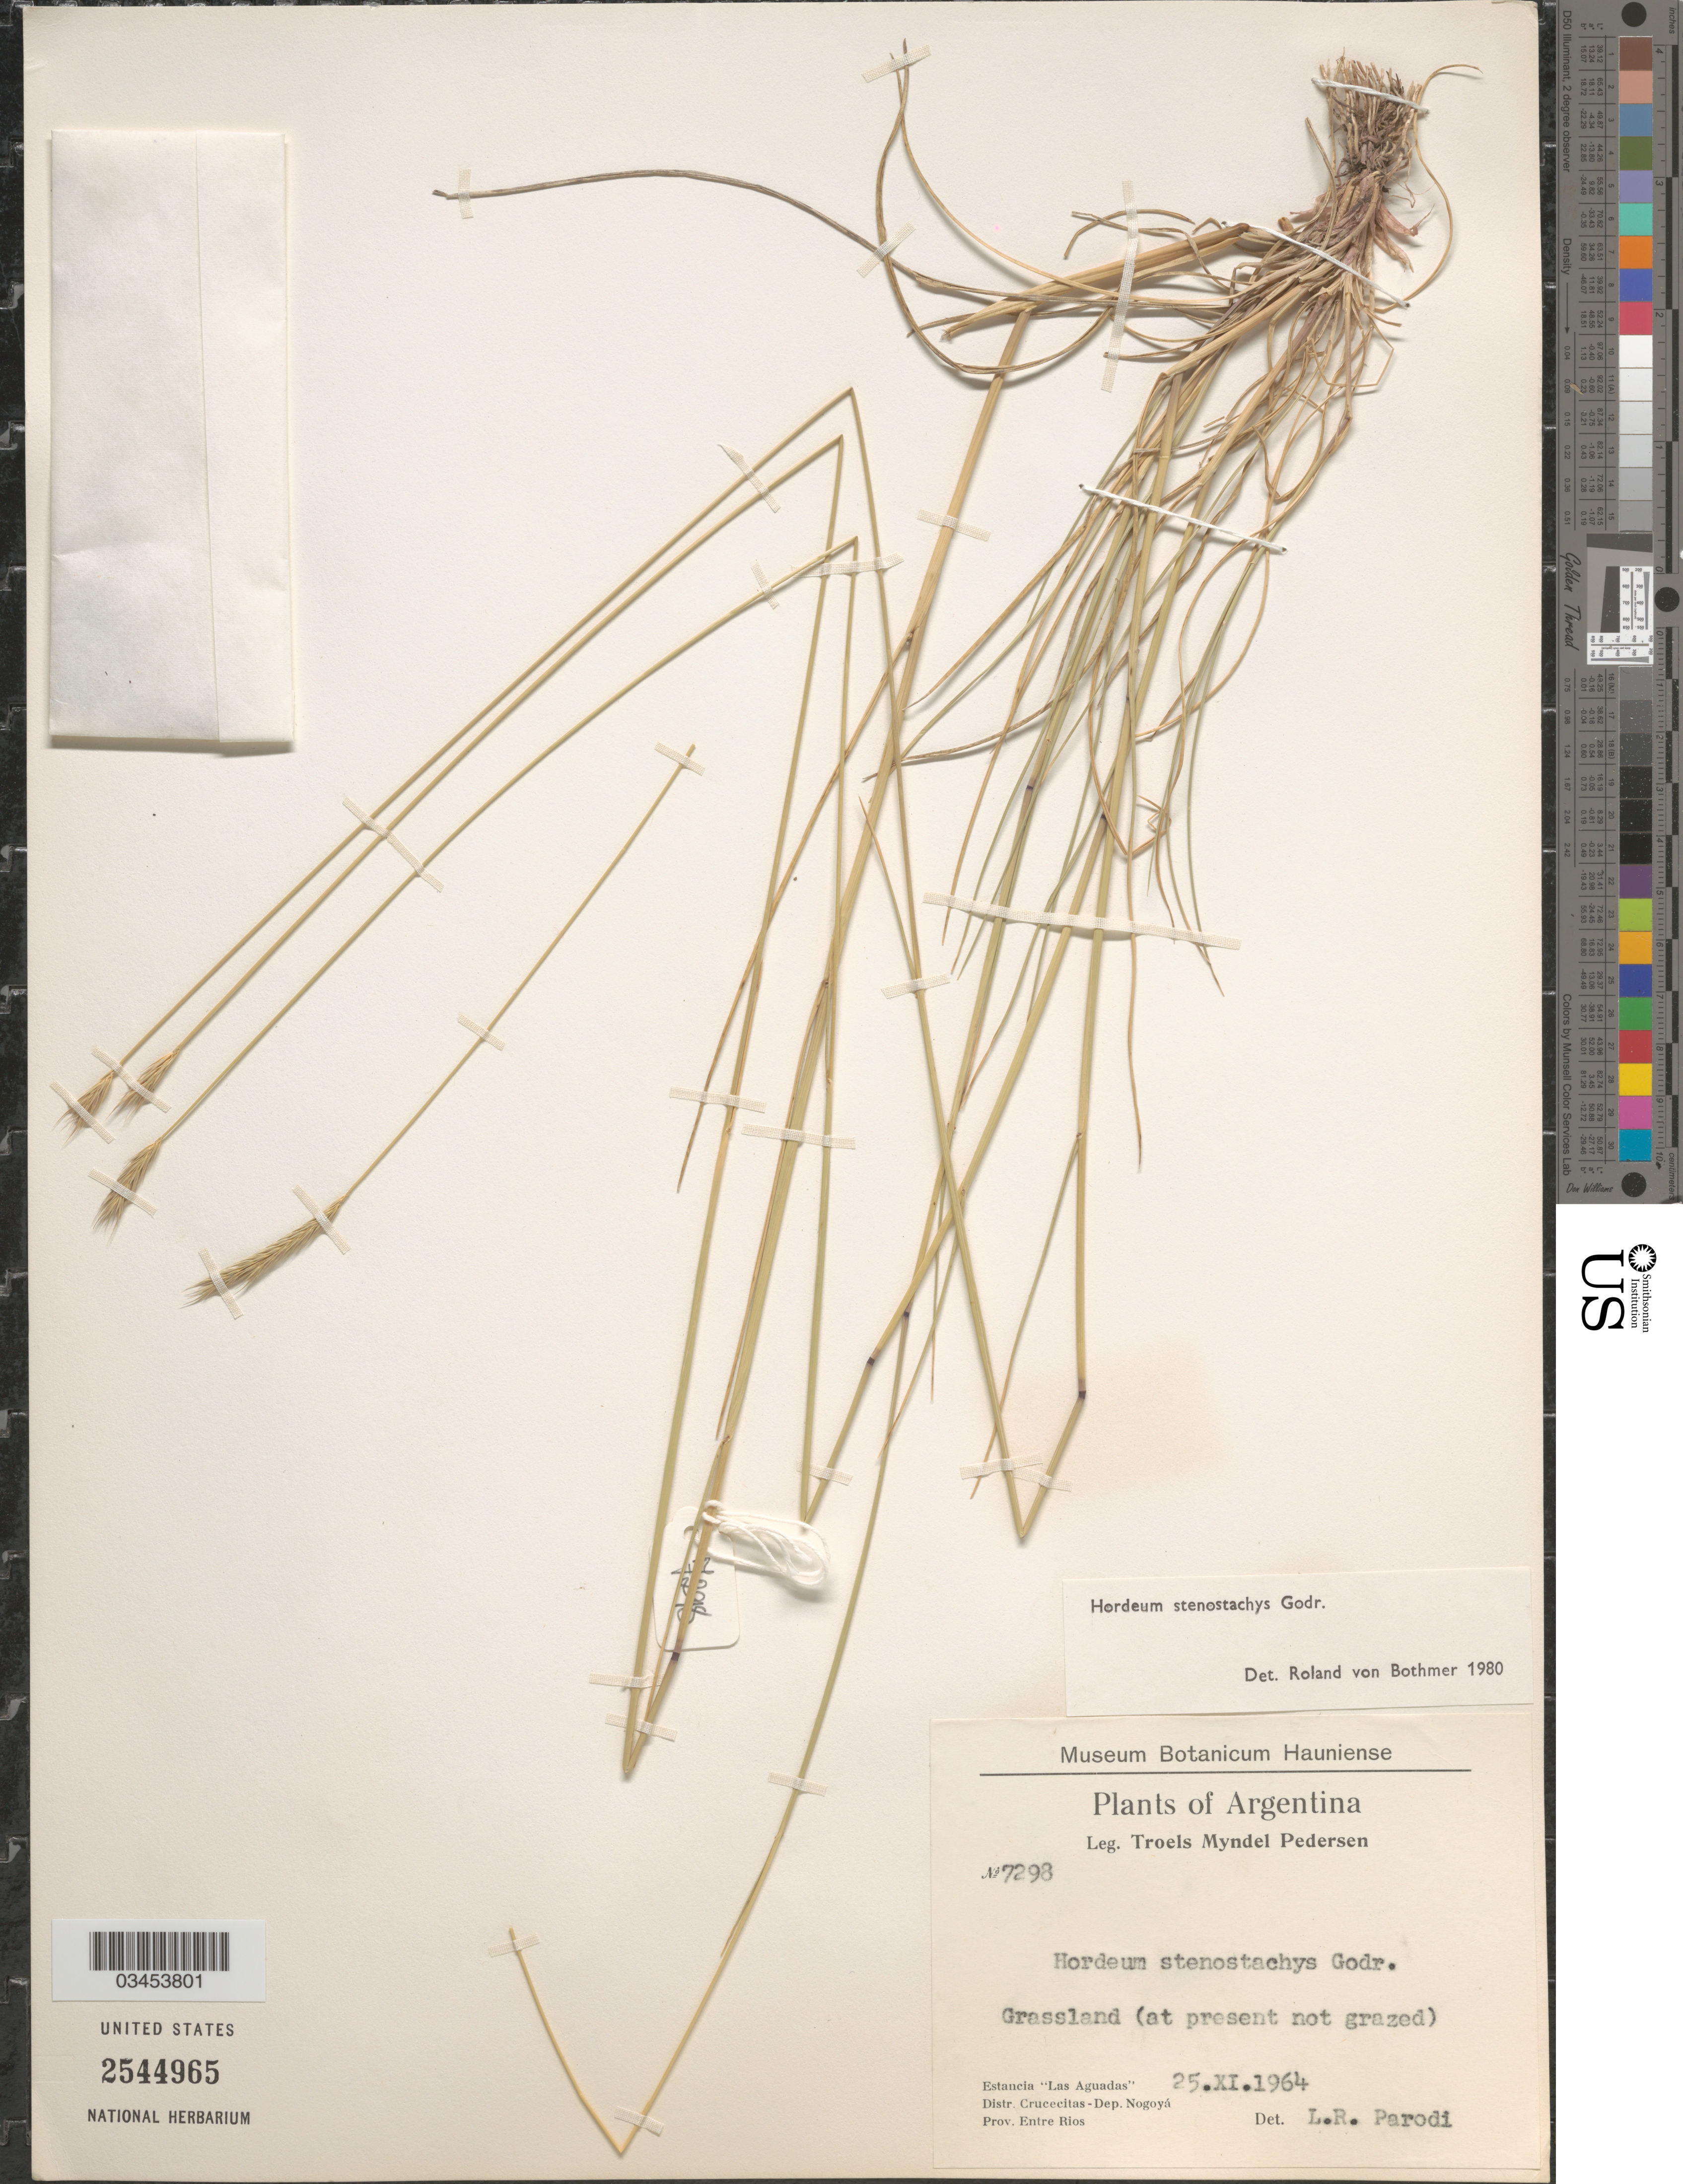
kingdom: Plantae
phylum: Tracheophyta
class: Liliopsida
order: Poales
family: Poaceae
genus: Hordeum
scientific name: Hordeum stenostachys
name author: Godr.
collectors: T. Pederson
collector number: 7298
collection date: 1964-11-25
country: Argentina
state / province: Entre Rios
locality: Grassland (at present not grazed). Estancia "Las Aguadas". Distr. Crucecitas-Dep. Nogoyá.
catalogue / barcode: US 2544965